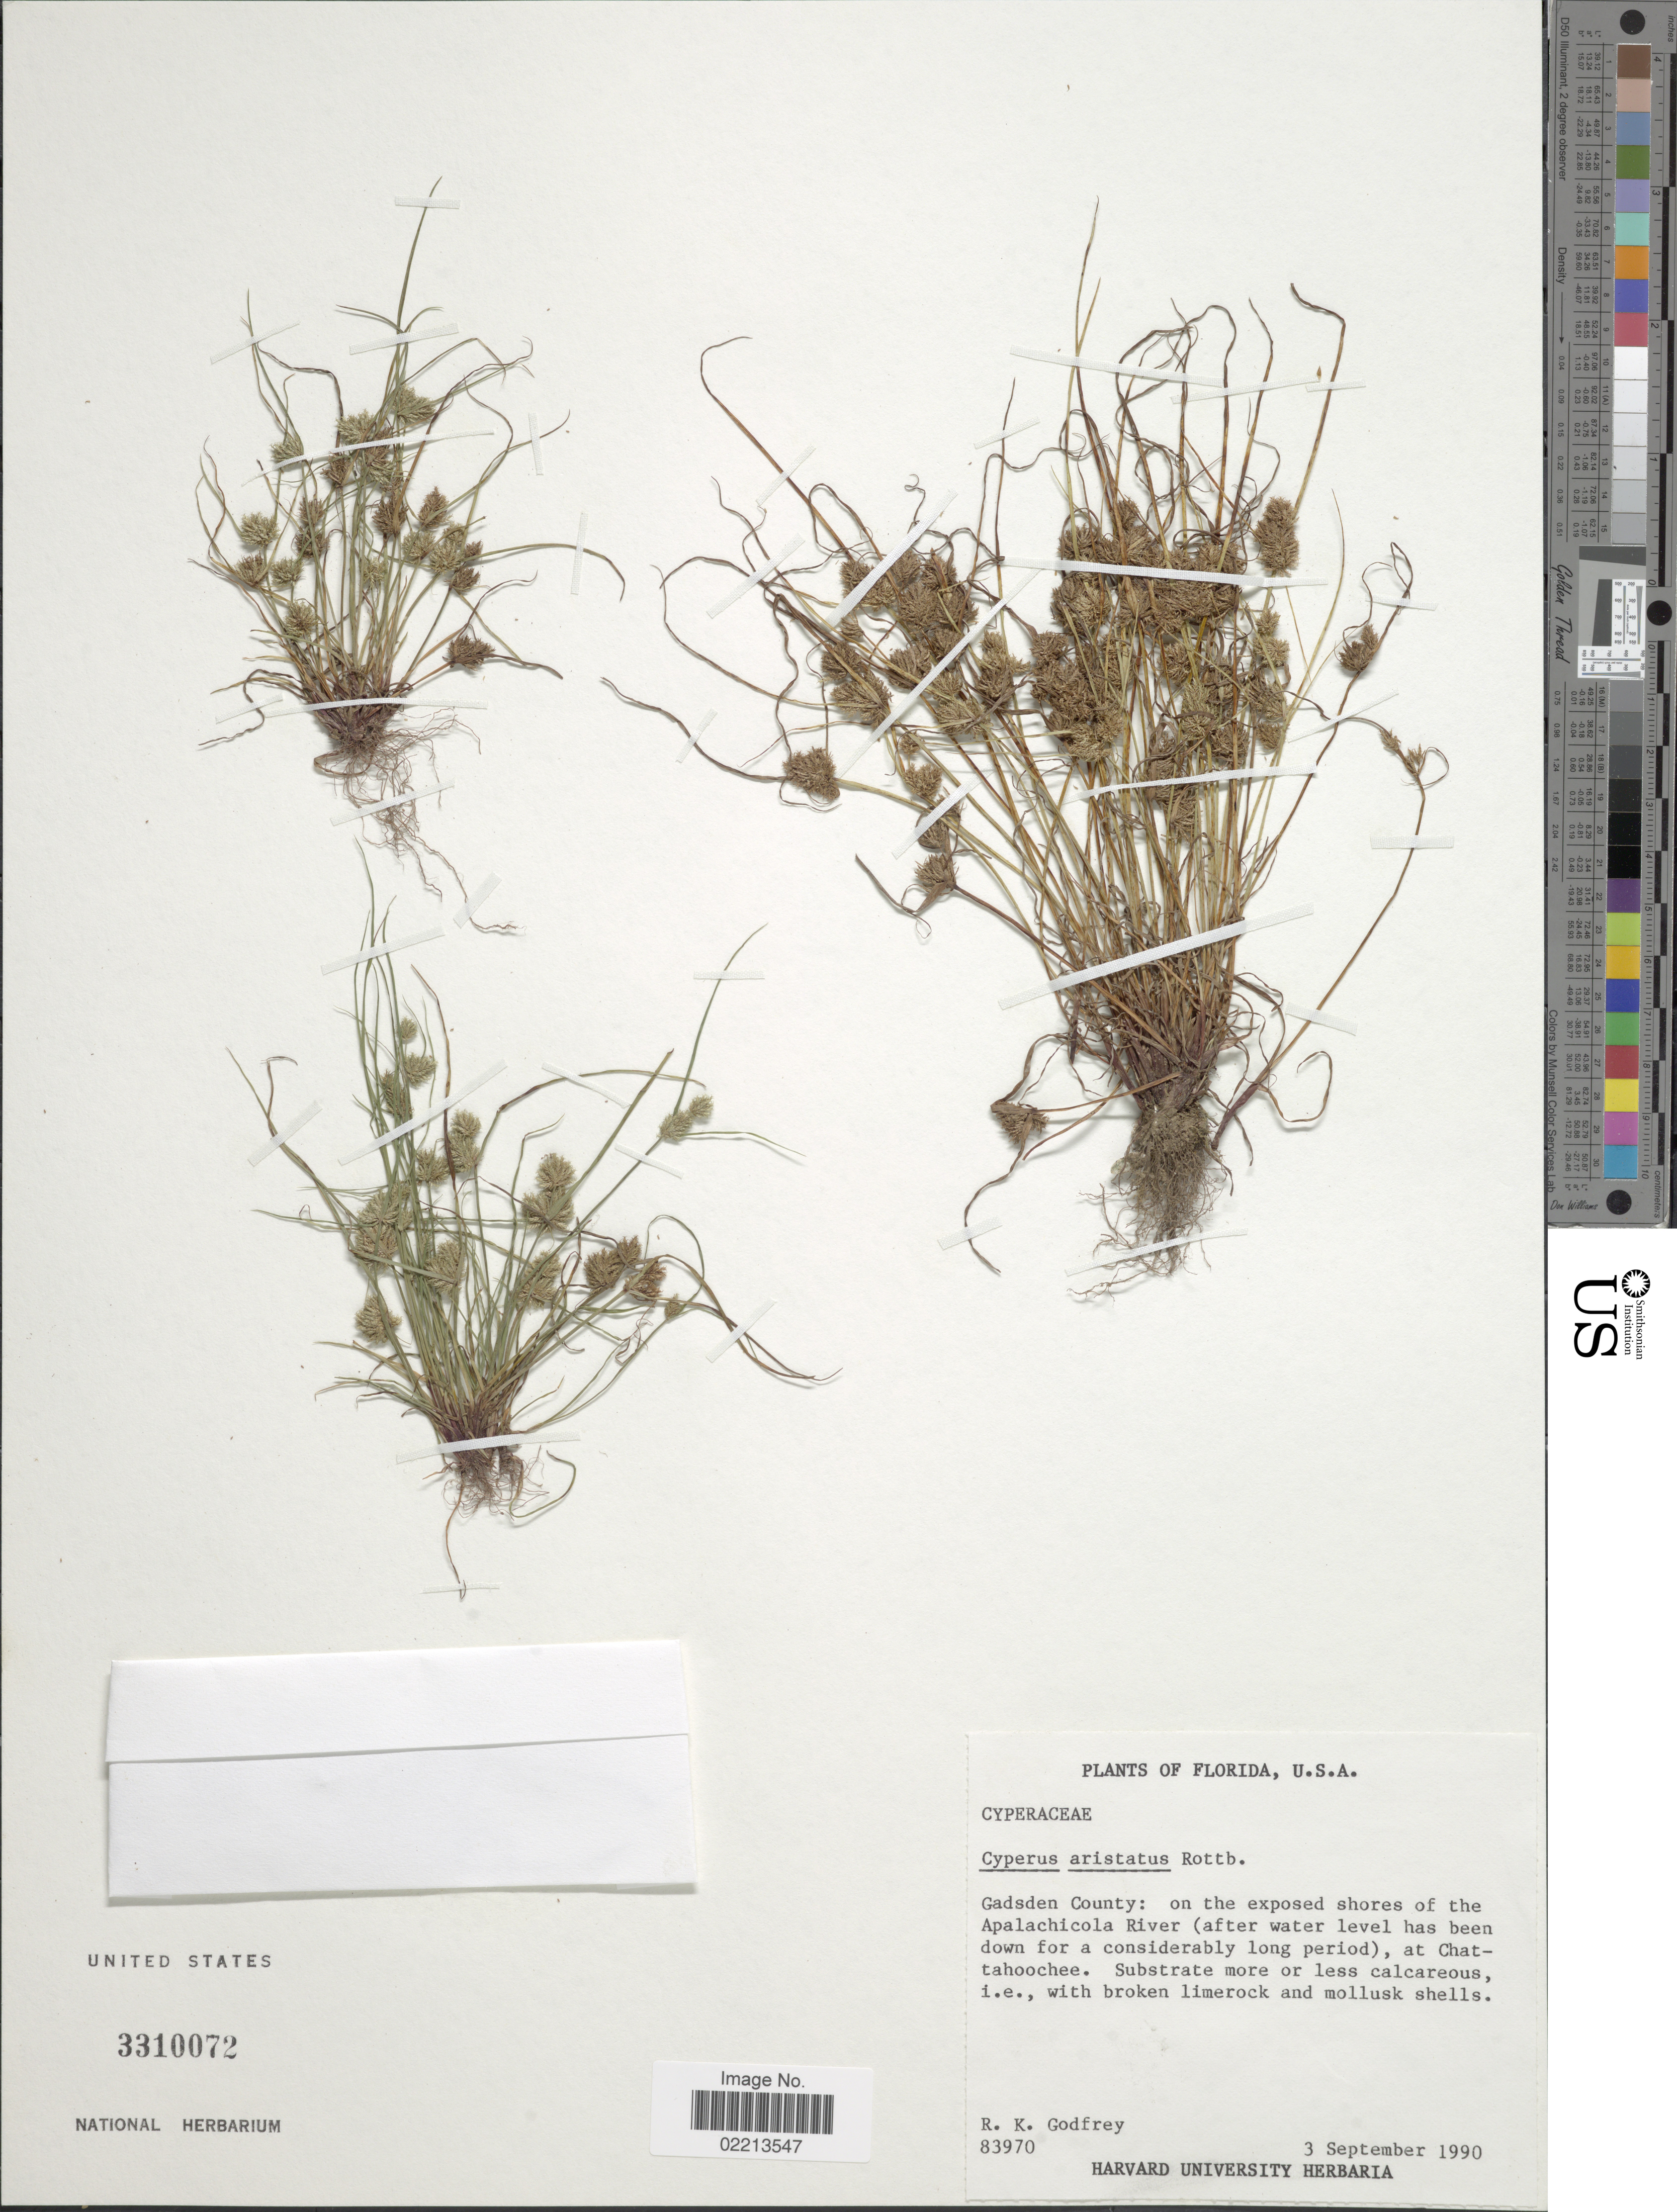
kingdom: Plantae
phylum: Tracheophyta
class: Liliopsida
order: Poales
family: Cyperaceae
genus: Cyperus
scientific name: Cyperus squarrosus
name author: L.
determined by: Strong, Mark T., (BOT), Smithsonian Institution - National Museum of Natural History (UNITED STATES)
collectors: R. K. Godfrey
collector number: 83970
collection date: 1990-09-03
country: United States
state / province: Florida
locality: U.S.A., Gadsden County, on the exposed shores of the Apalachicola River, at Chattahoochee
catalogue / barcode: US 3310072